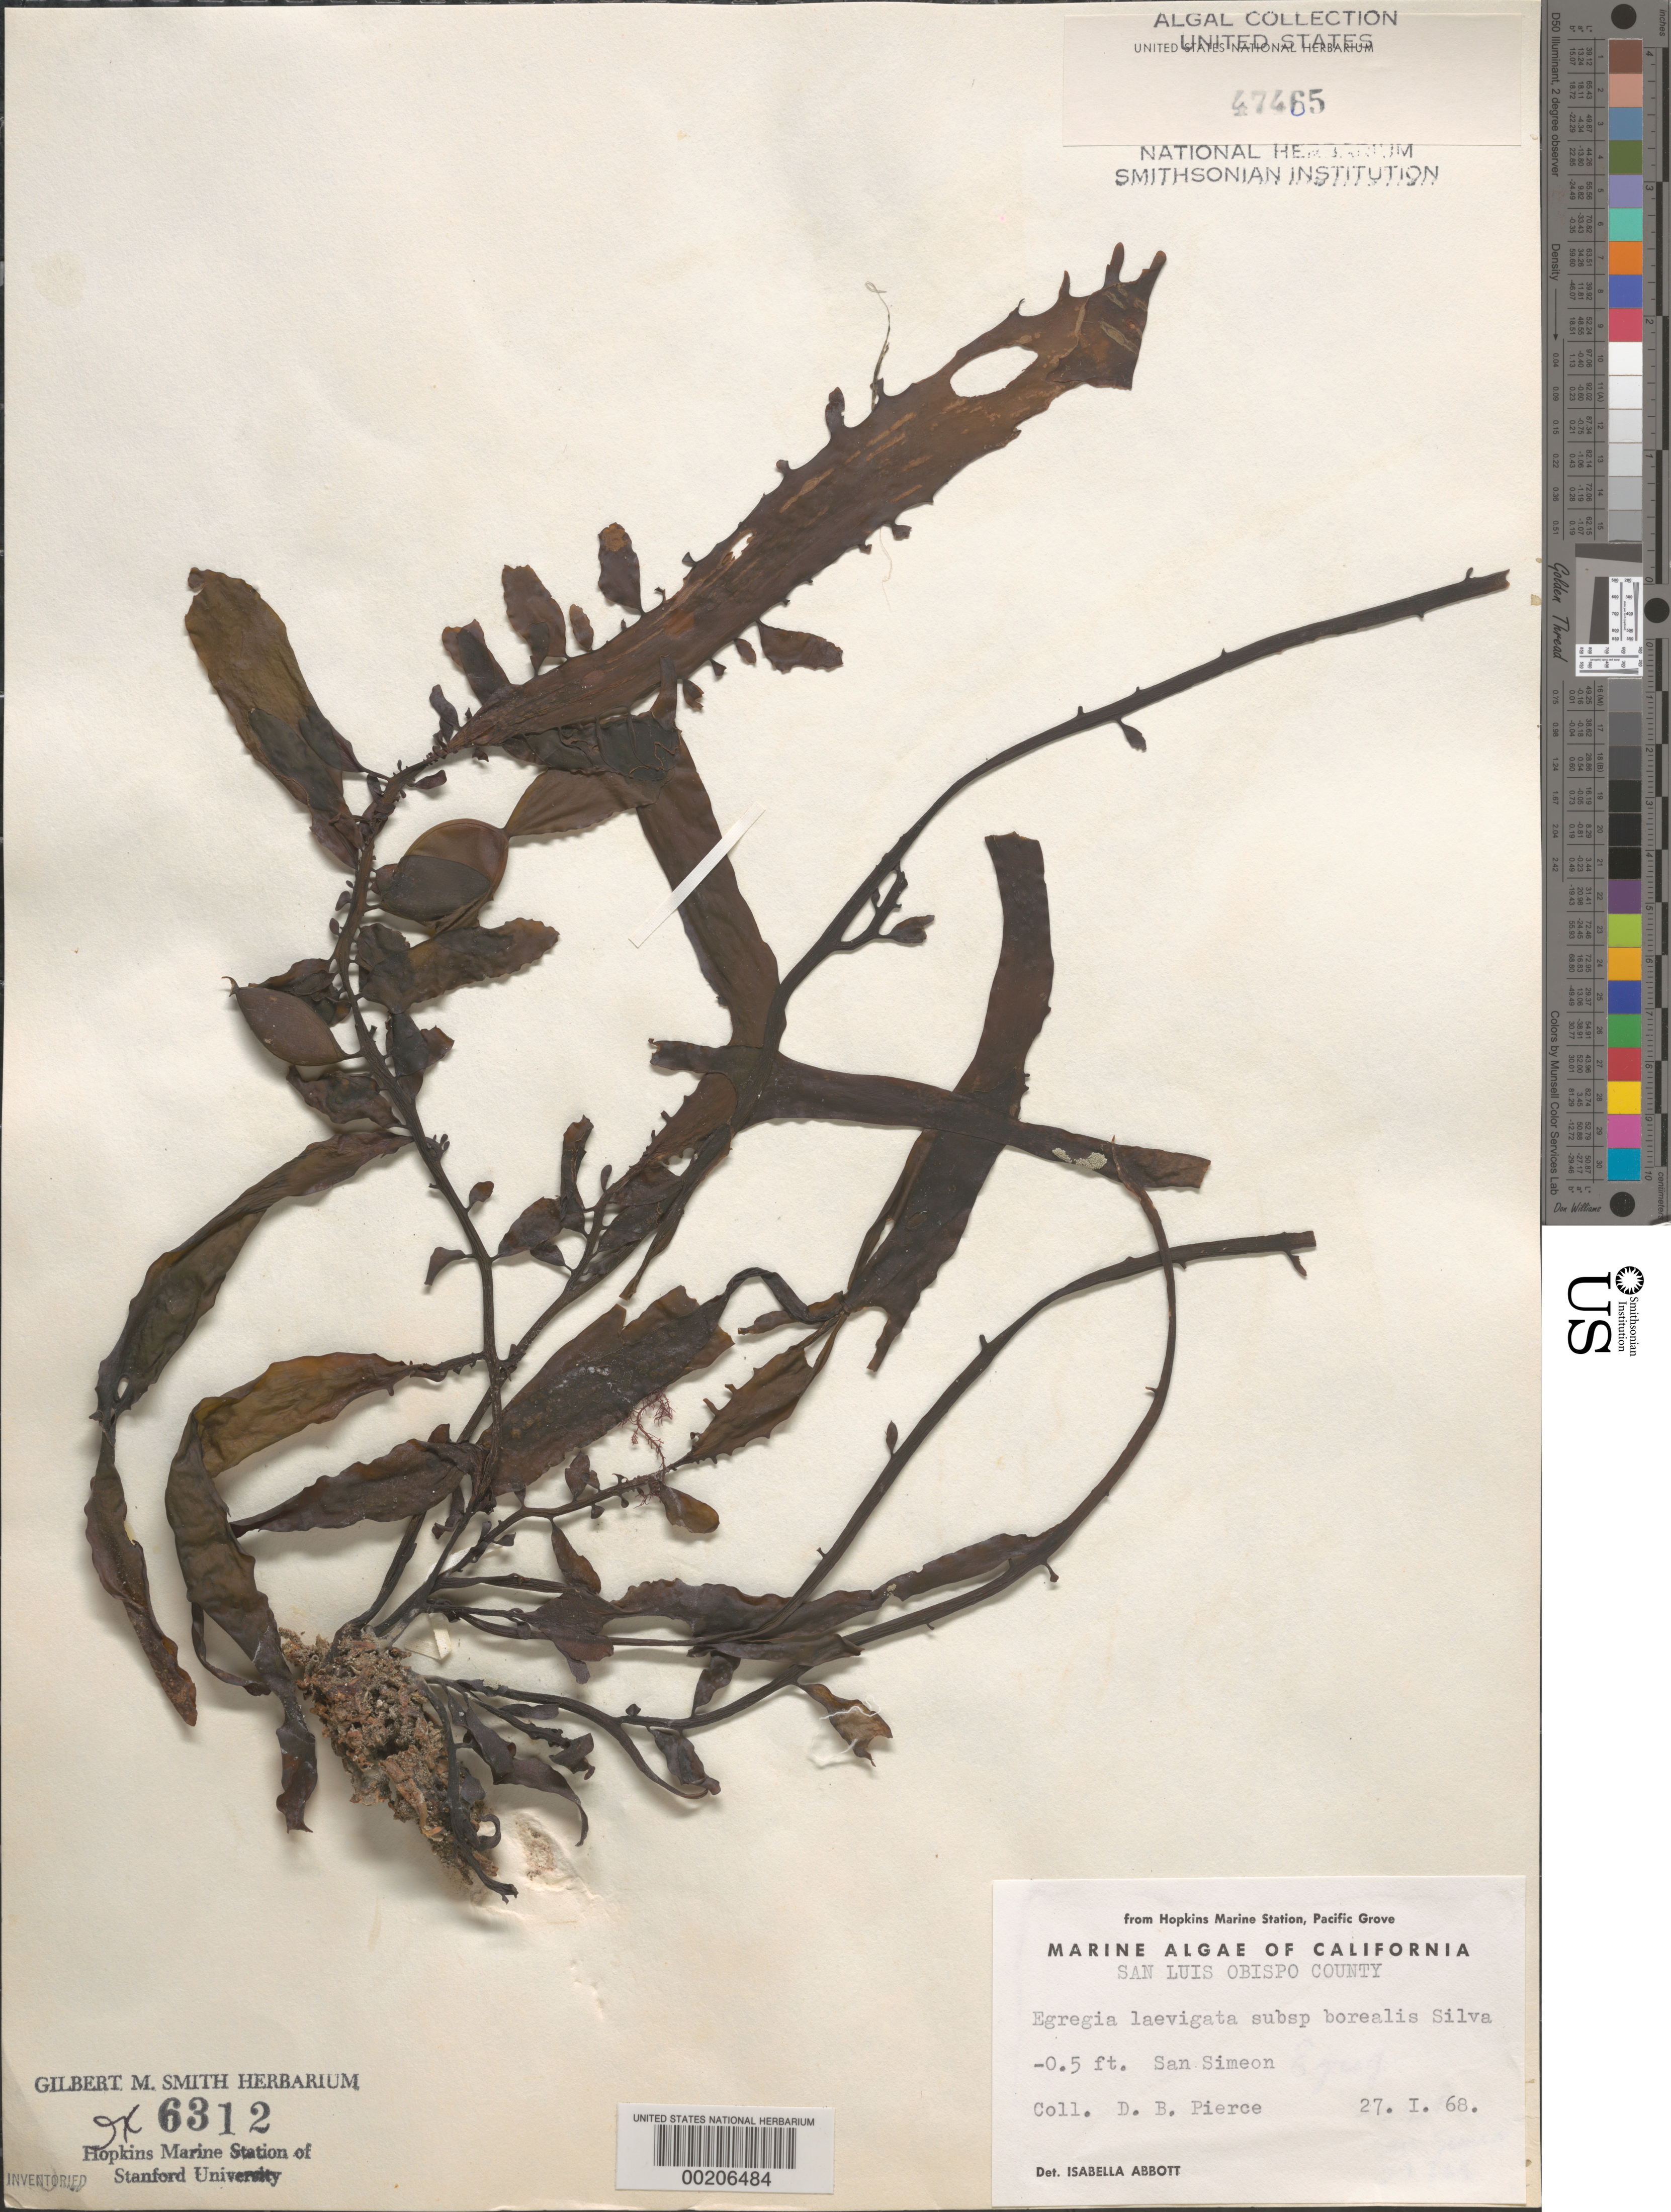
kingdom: Chromista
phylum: Ochrophyta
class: Phaeophyceae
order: Laminariales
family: Lessoniaceae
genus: Egregia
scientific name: Egregia menziesii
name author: (Turner) Aresch.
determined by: Algae name updating Project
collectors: D. Pierce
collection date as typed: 27 Jan 1968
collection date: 1968-01-27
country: United States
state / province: California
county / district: San Luis Obispo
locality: San Simeon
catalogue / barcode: US 47465